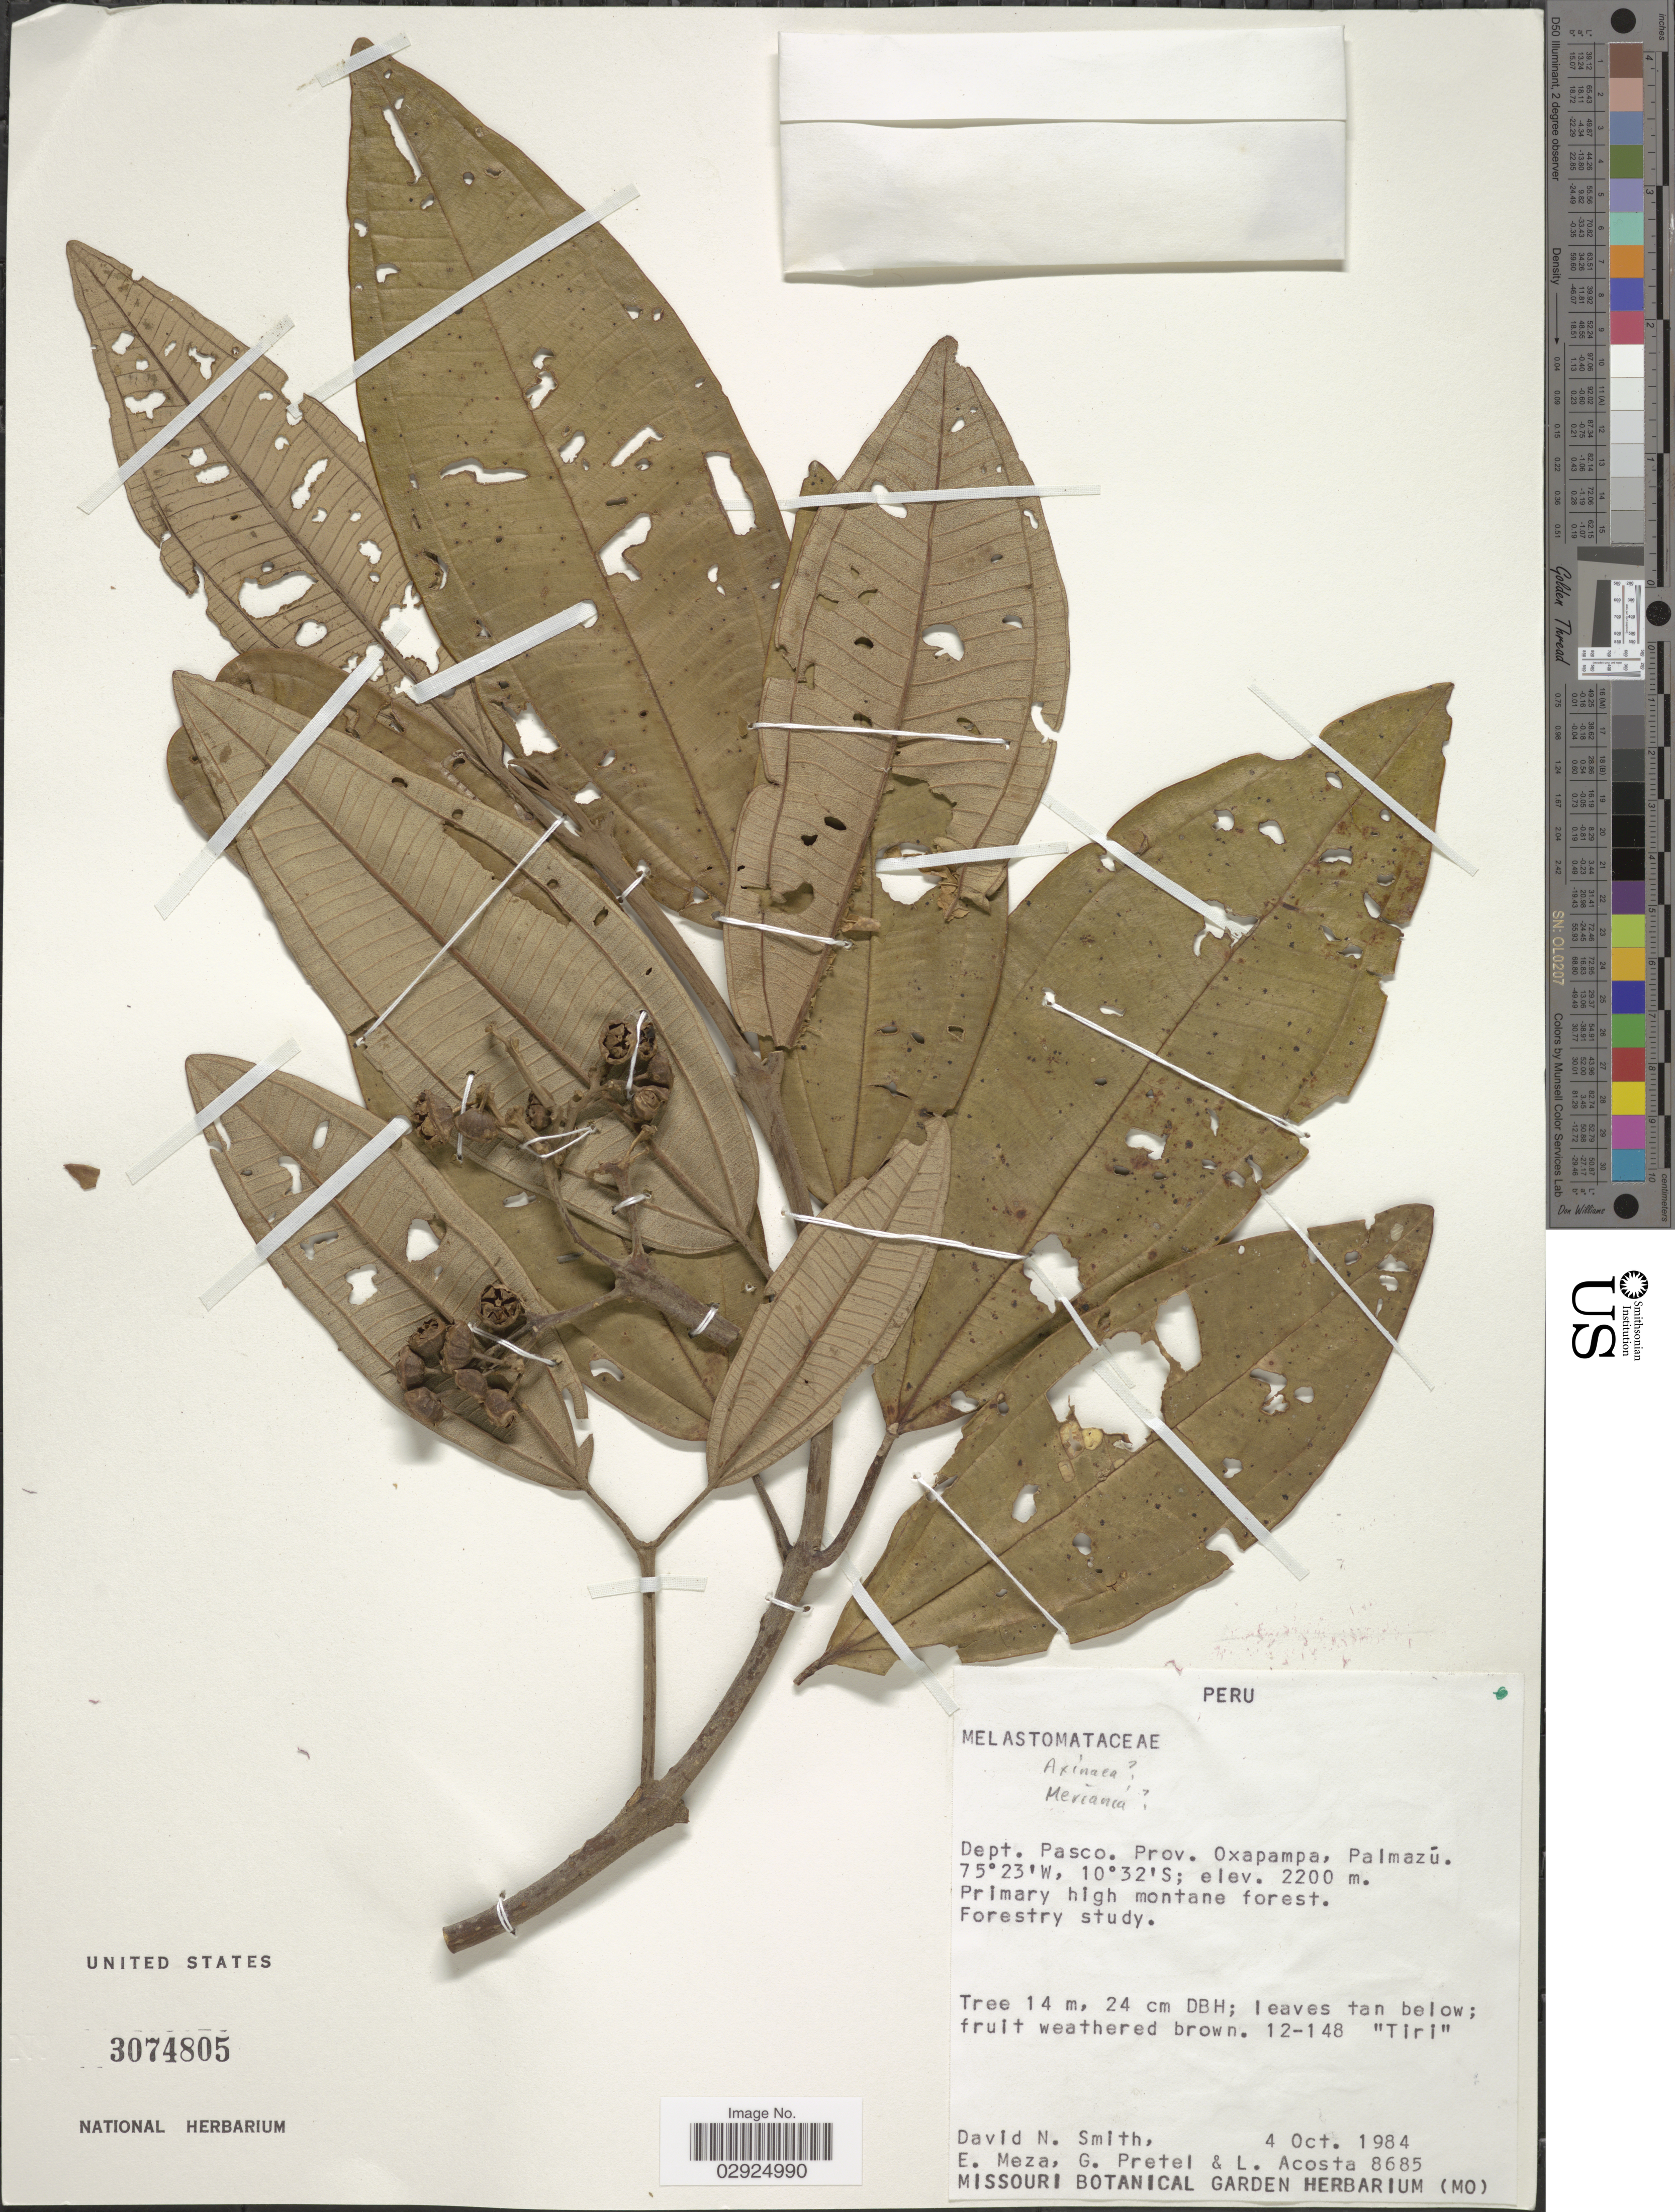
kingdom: Plantae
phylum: Tracheophyta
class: Magnoliopsida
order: Myrtales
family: Melastomataceae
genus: Axinaea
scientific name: Axinaea sp.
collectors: D. Smith, E. Meza, G. Pretel & L. Acosta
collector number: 8685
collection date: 1984-10-04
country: Peru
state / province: Pasco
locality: Dept. Pasco, Prov. Oxapampa, Palmazú.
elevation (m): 2200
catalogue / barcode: US 3074805